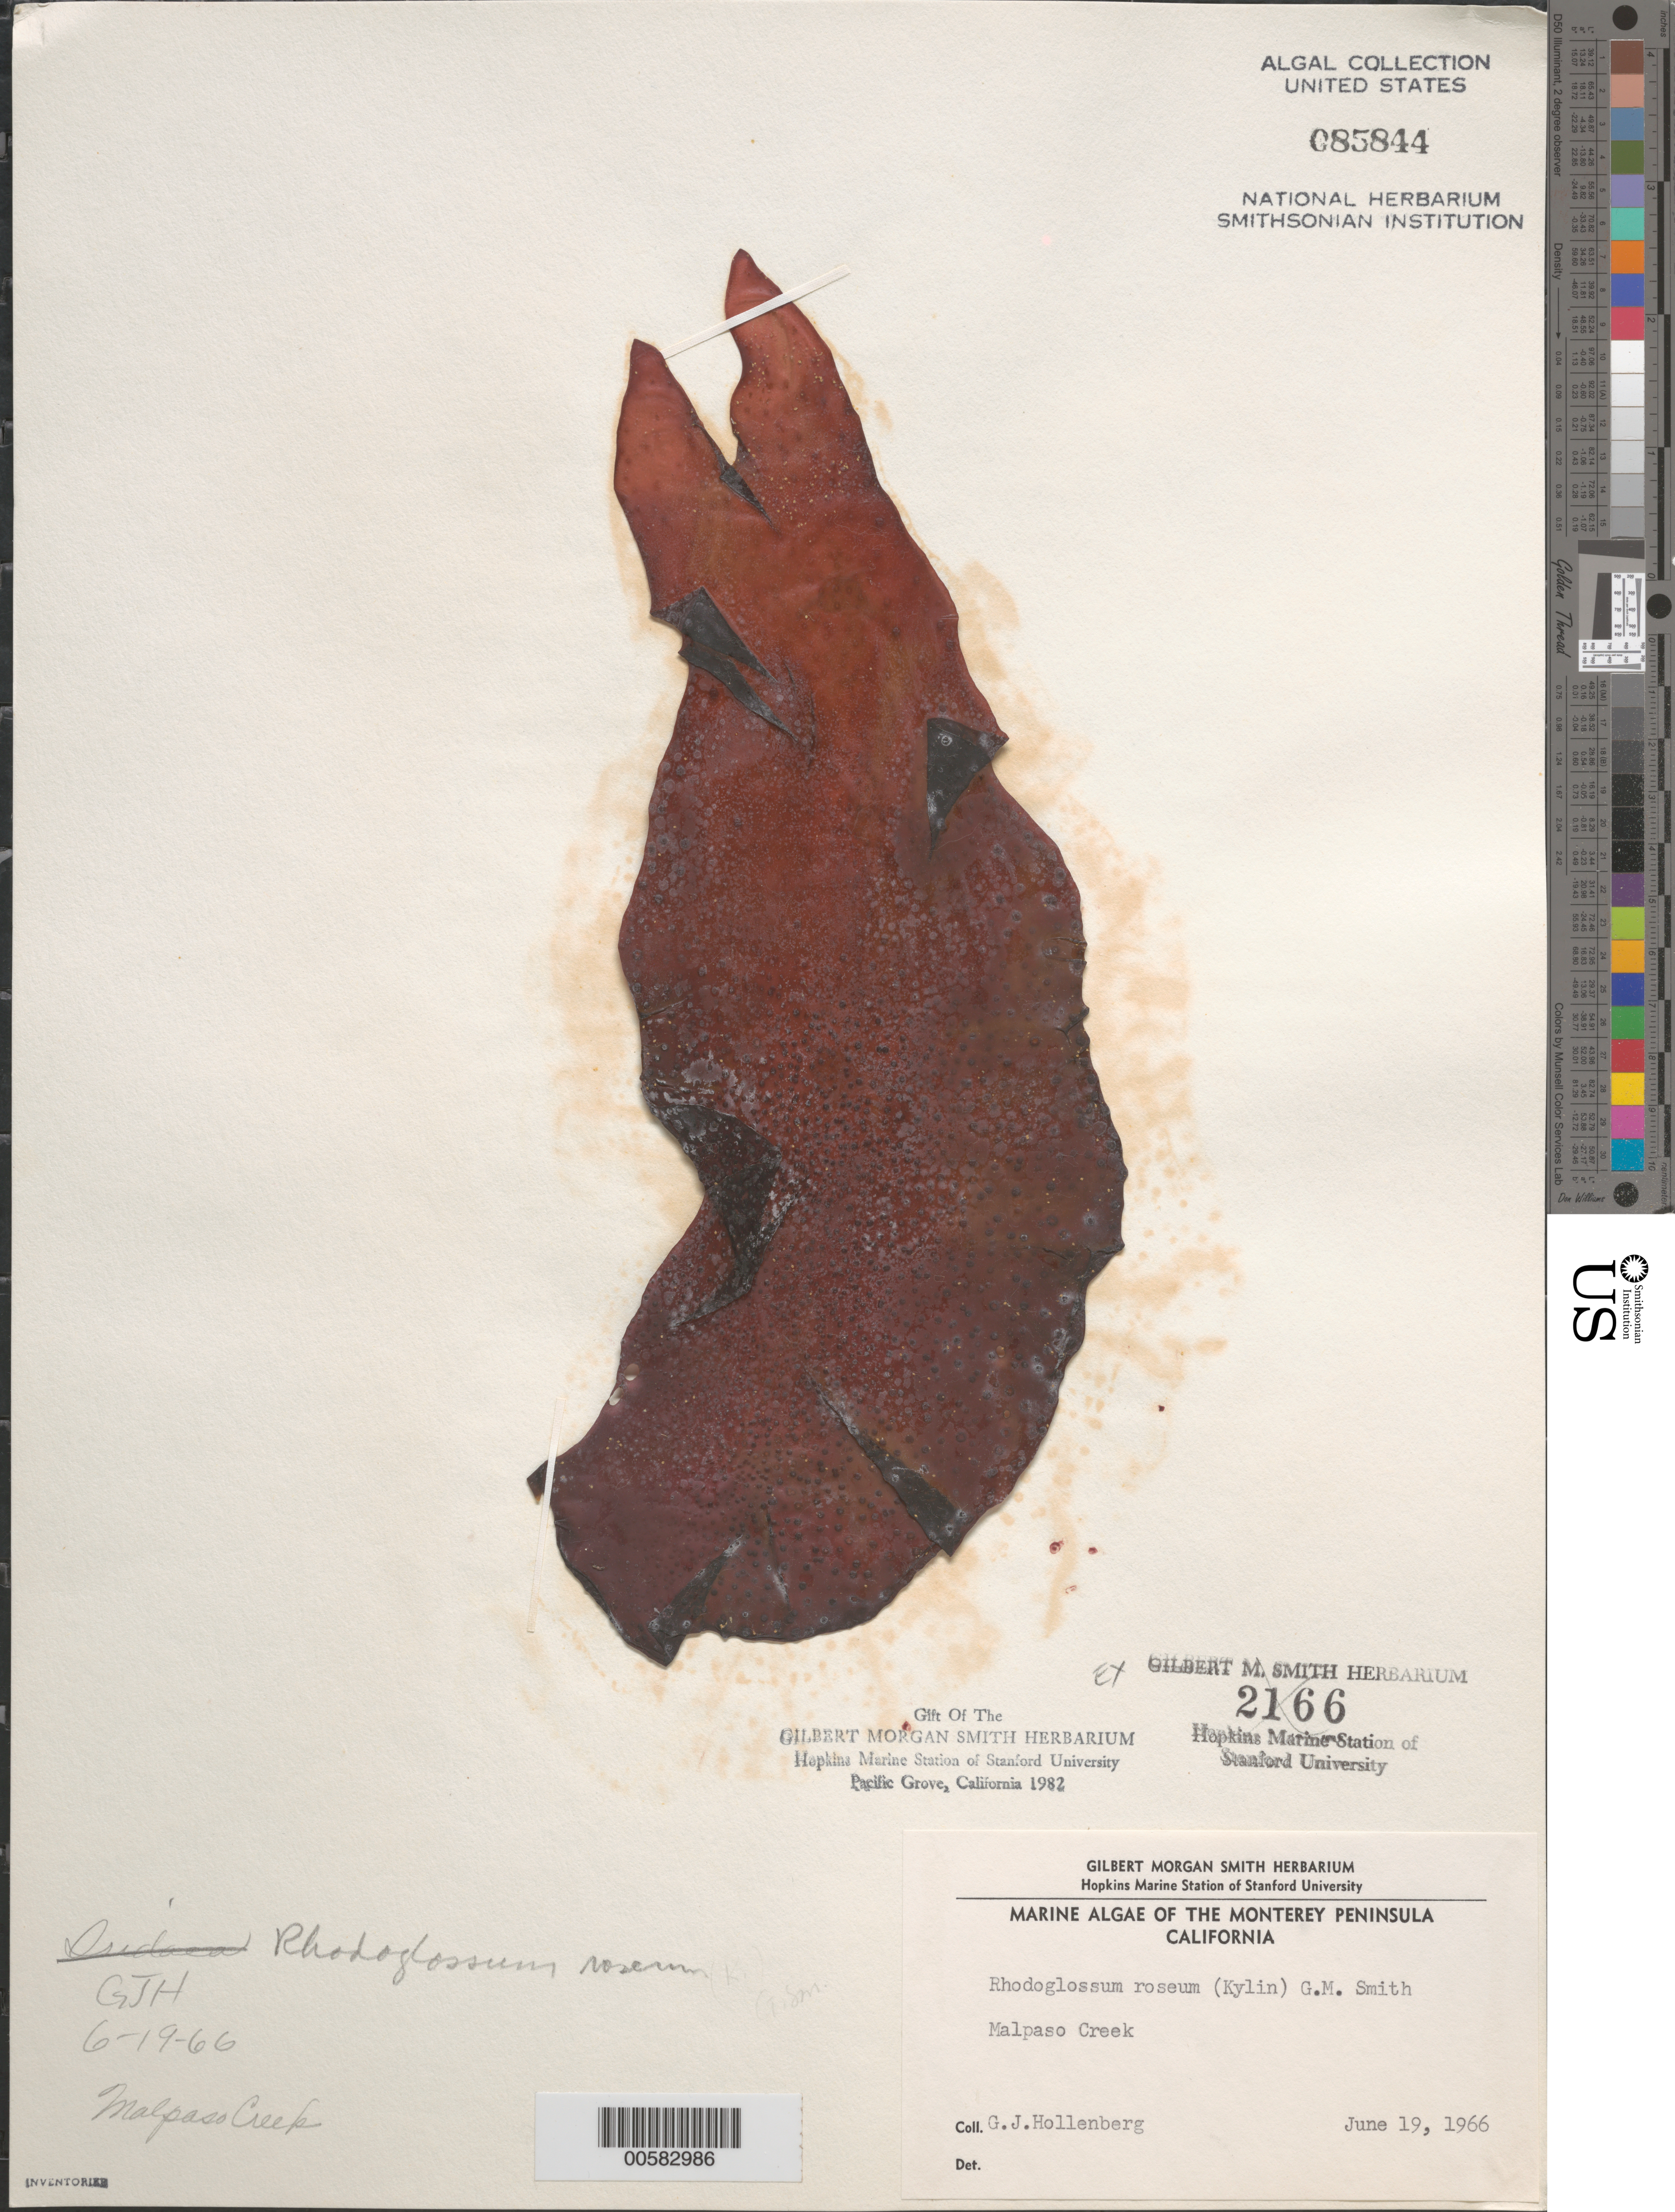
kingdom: Plantae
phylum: Rhodophyta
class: Florideophyceae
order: Gigartinales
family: Gigartinaceae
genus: Mazzaella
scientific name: Mazzaella rosea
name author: (Kylin) Fredericq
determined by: Algae name updating Project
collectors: G. Hollenberg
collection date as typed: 19 Jun 1966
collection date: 1966-06-19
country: United States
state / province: California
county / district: Monterey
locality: Malpaso Creek, Monterey Peninsula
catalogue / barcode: US 85844